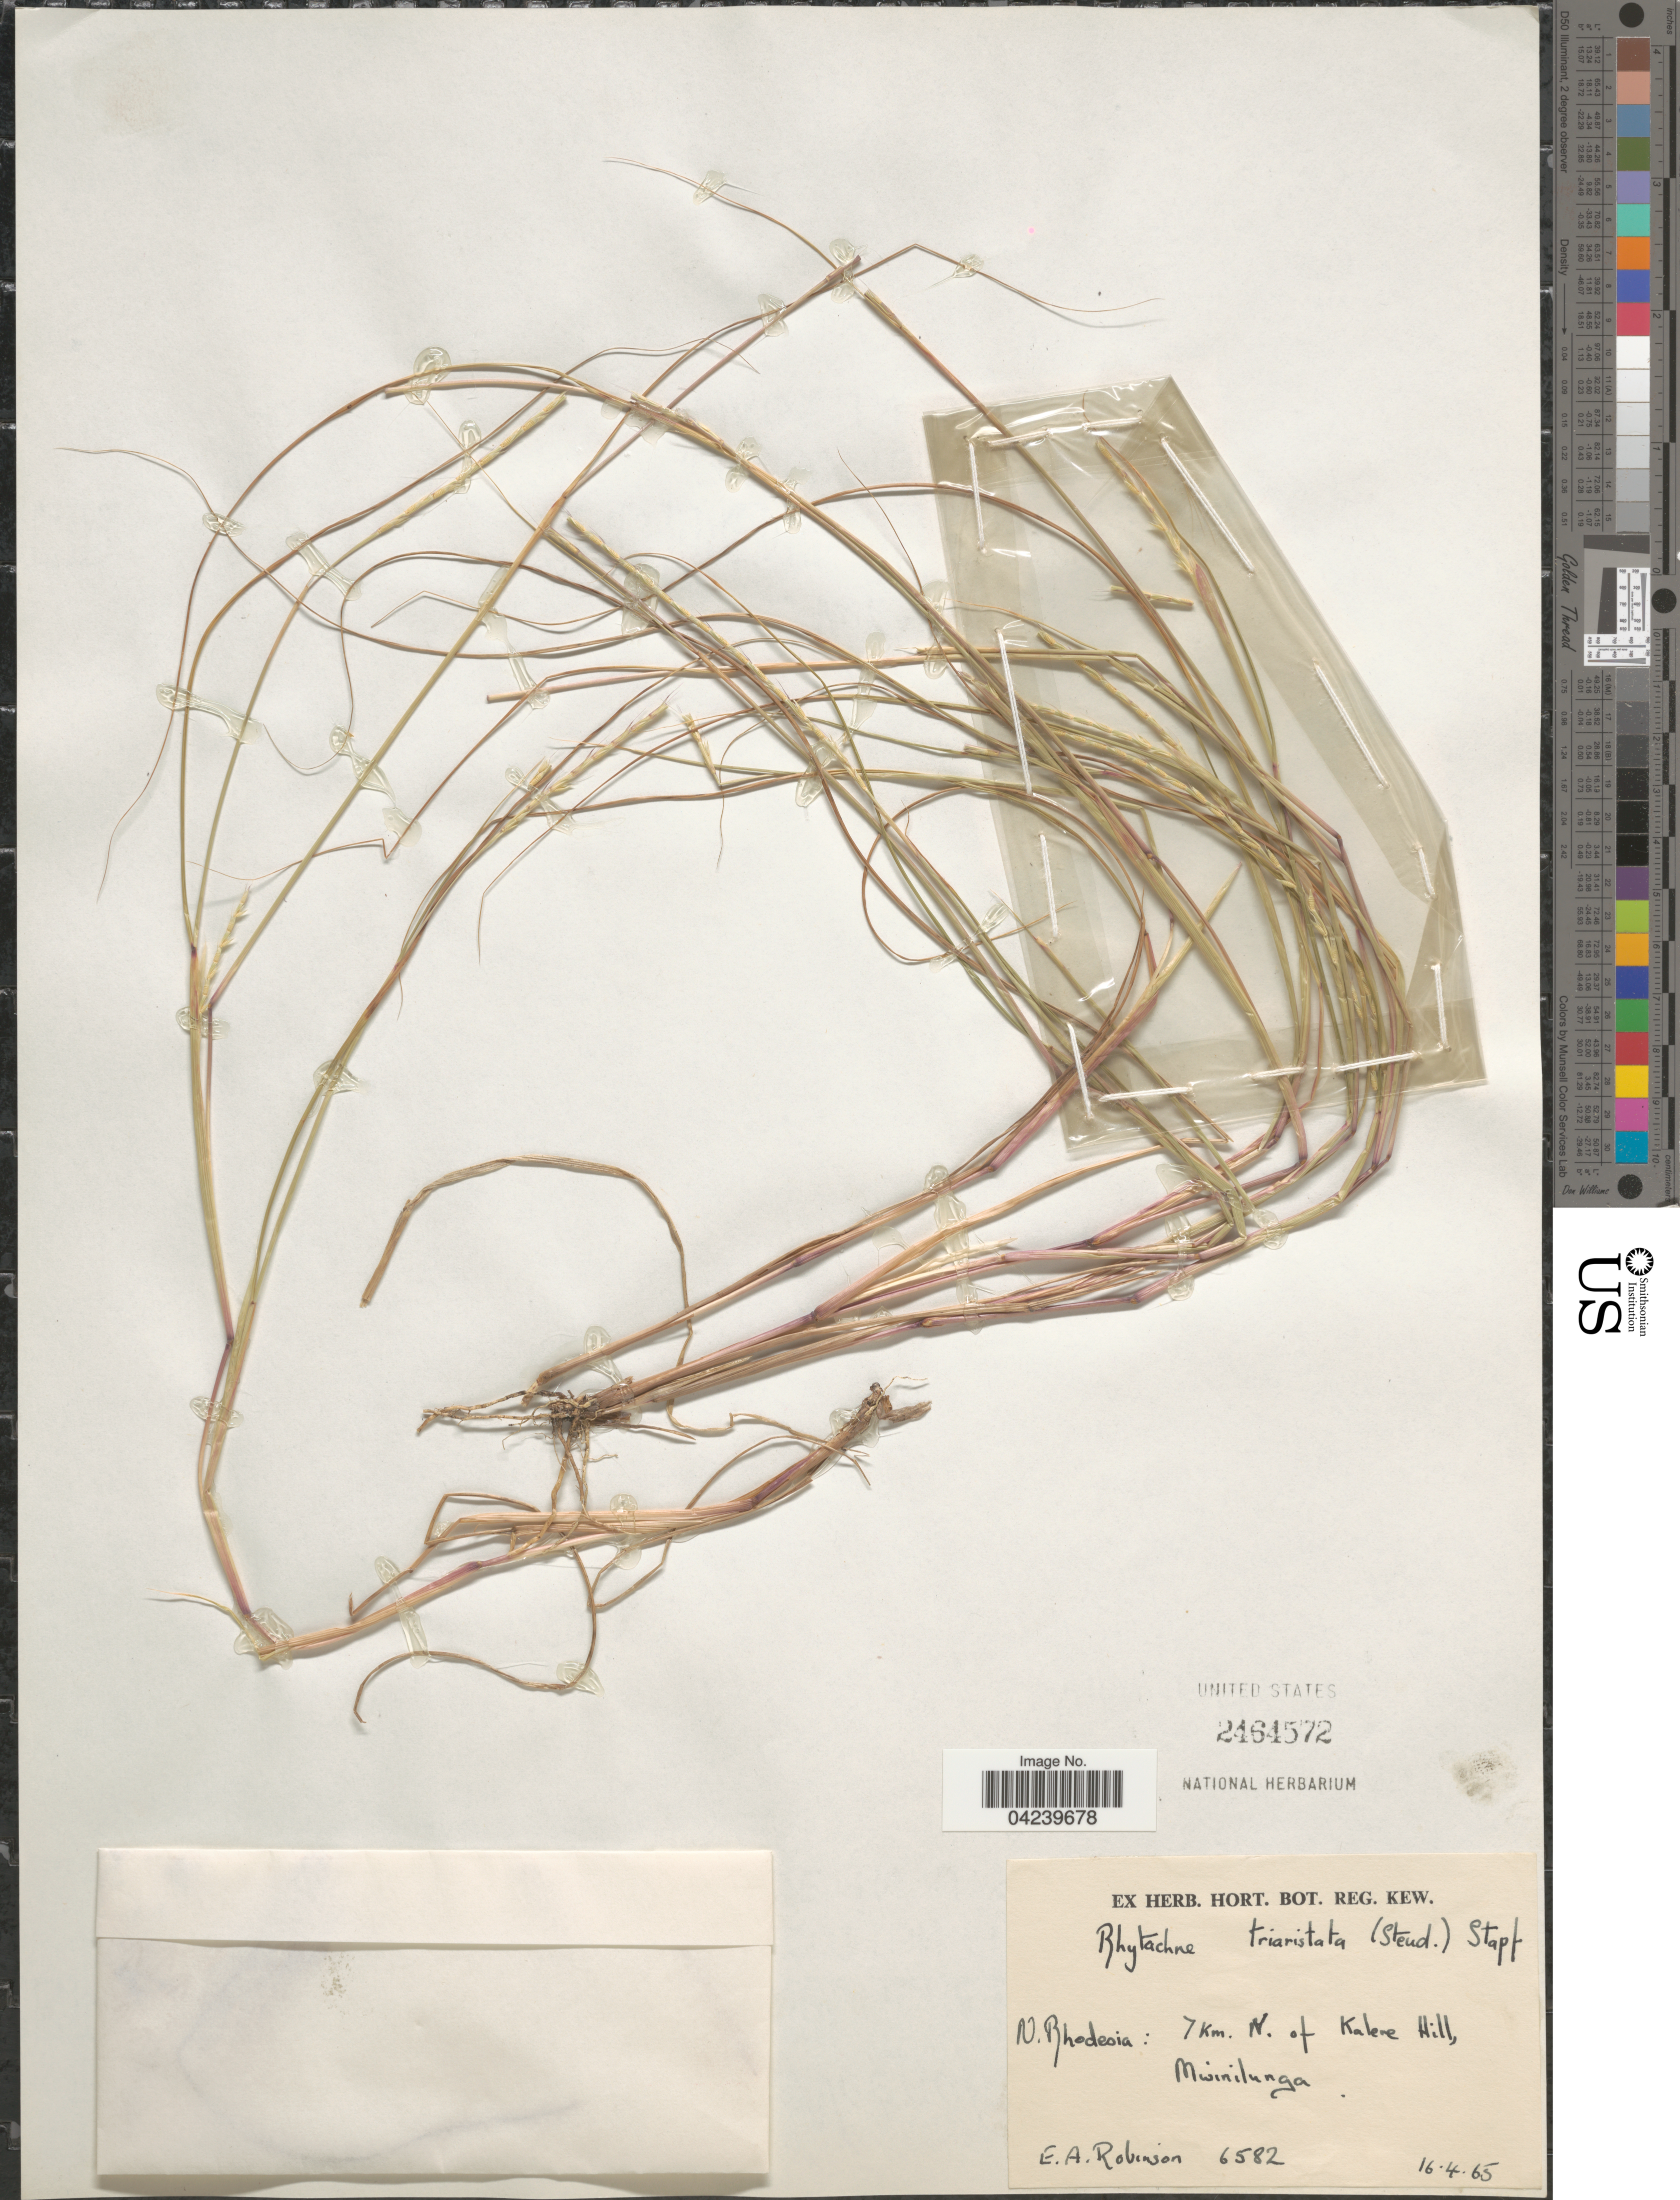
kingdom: Plantae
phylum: Tracheophyta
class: Liliopsida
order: Poales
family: Poaceae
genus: Rhytachne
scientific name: Rhytachne triaristata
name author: Stapf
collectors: E. A. Robinson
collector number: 6582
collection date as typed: Transcribed d/m/y: 16/4/65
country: Zambia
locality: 7 Km. N. of Kalere Hill, Mwinilunga.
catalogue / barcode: US 2464572